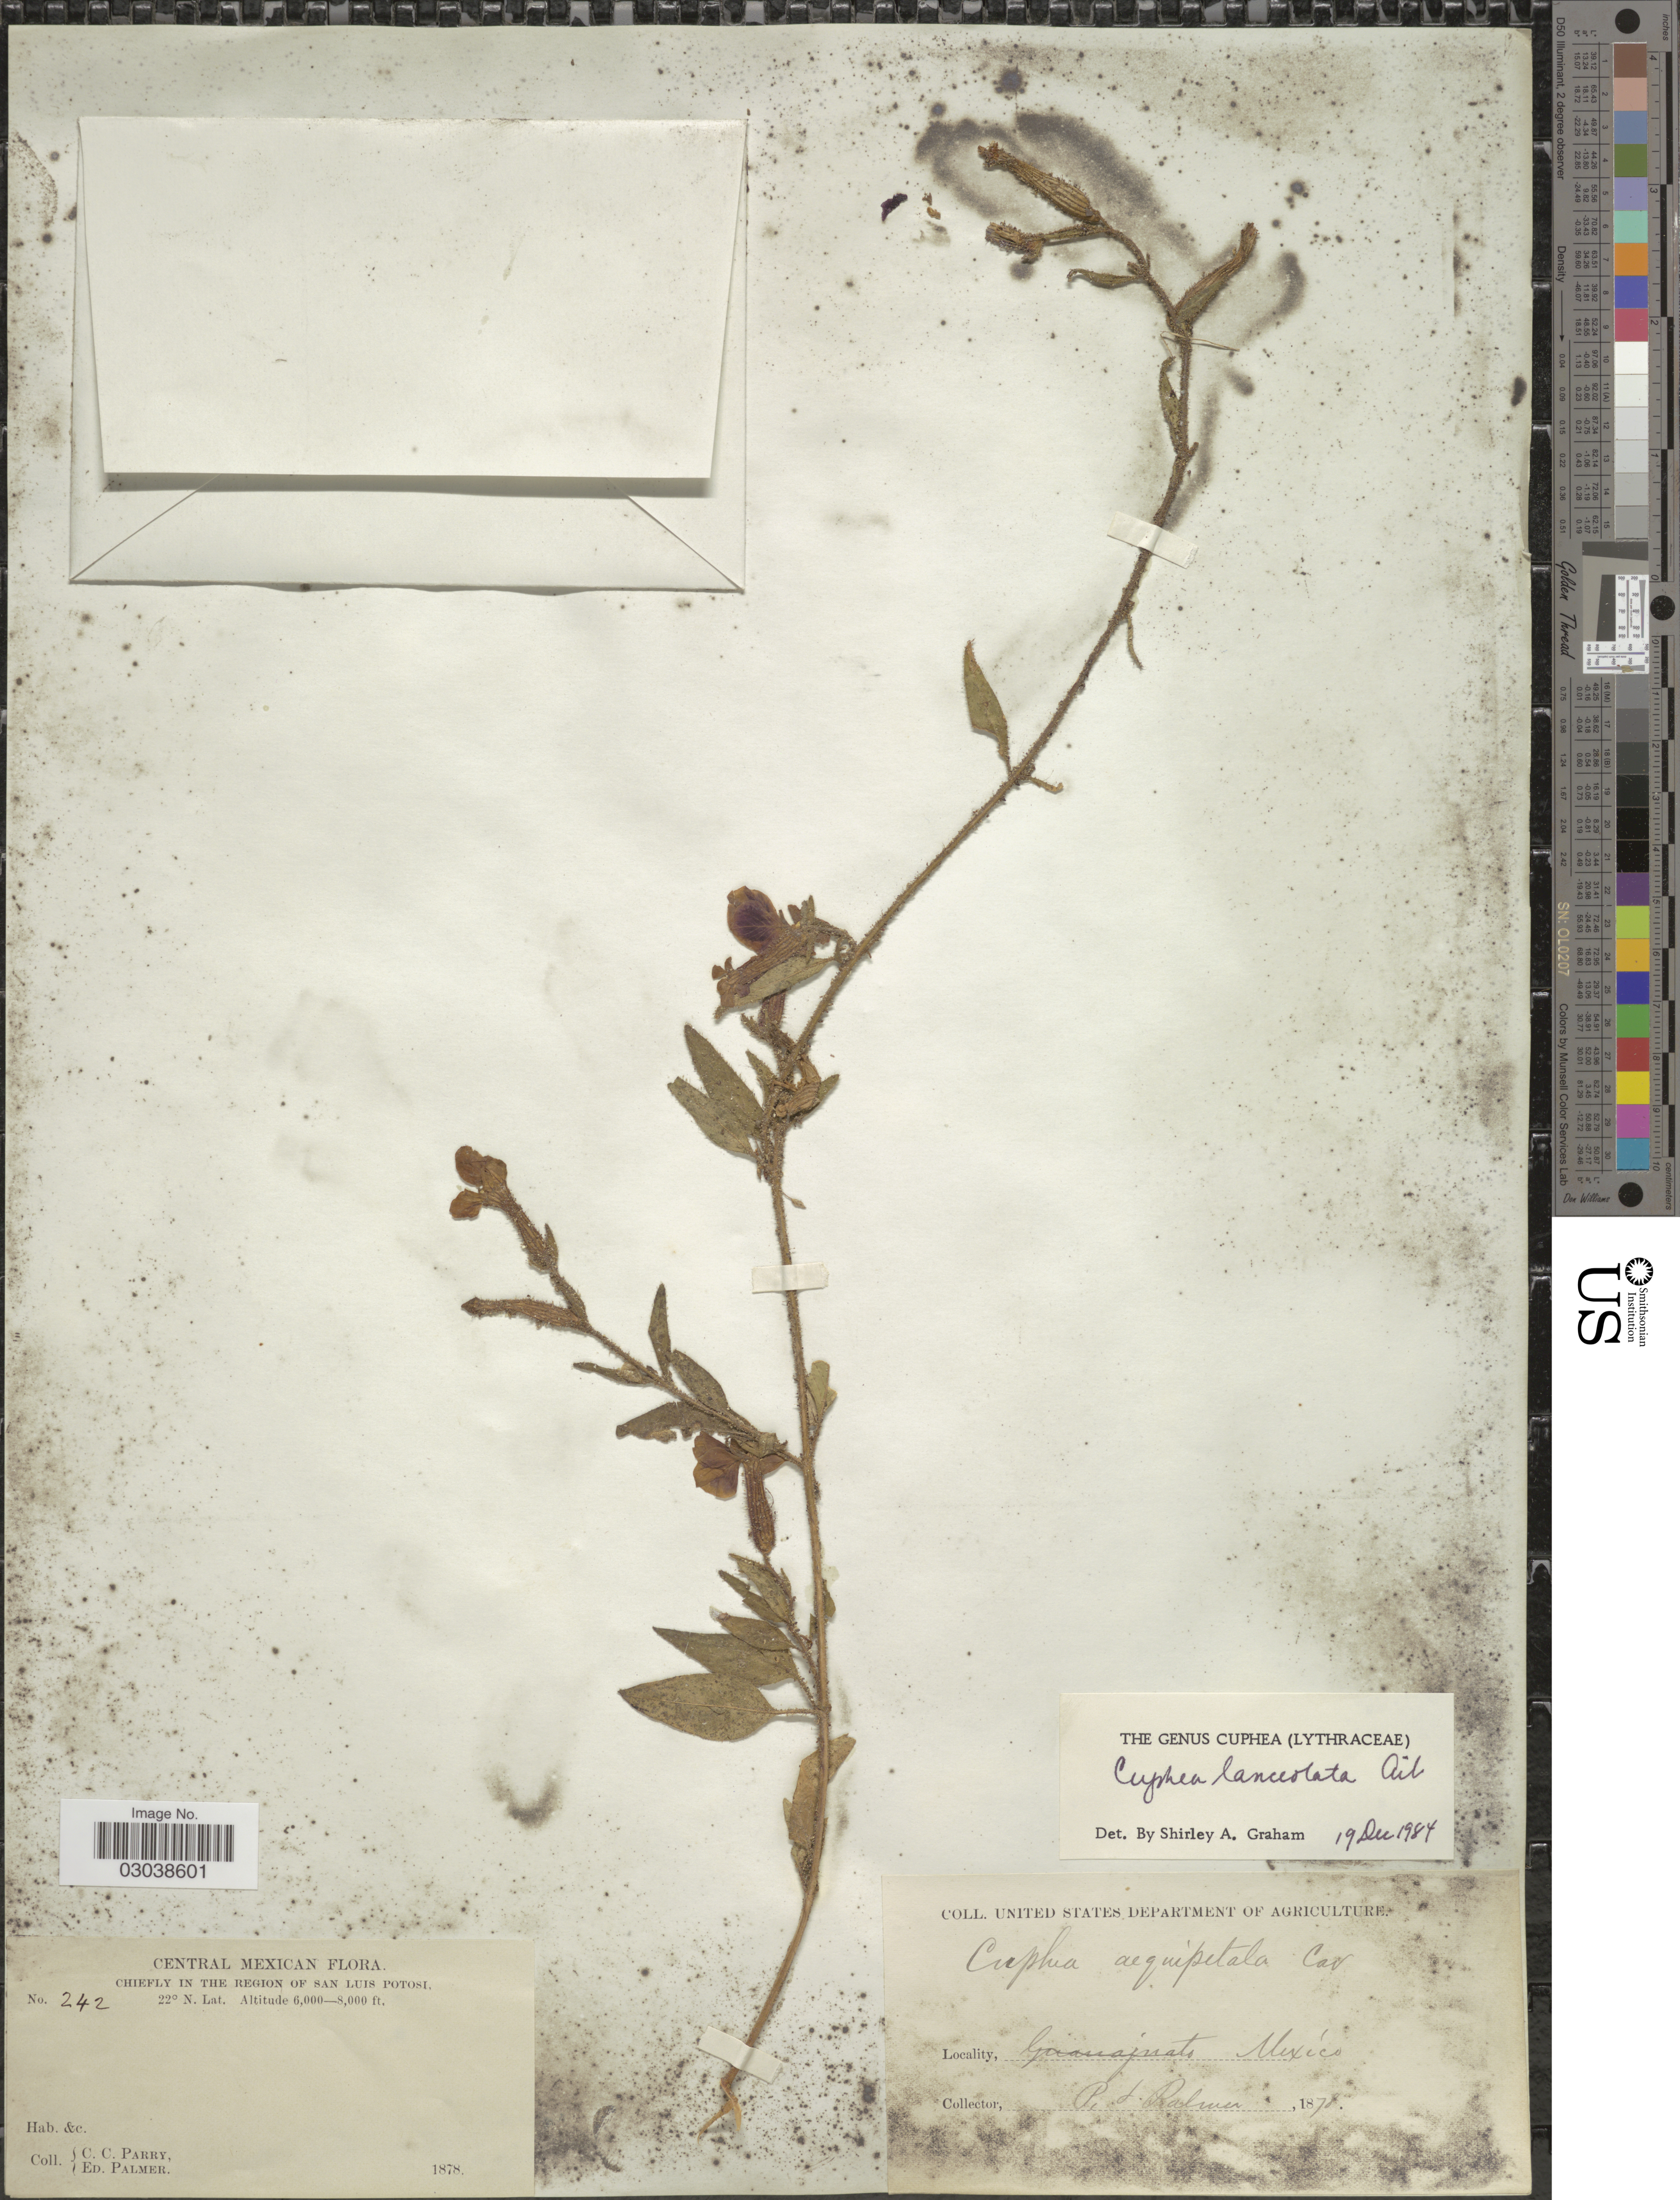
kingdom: Plantae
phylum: Tracheophyta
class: Magnoliopsida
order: Myrtales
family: Lythraceae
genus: Cuphea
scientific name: Cuphea lanceolata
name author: W.T. Aiton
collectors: C. C. Parry & E. Palmer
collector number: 242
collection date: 1878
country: Mexico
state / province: San Luis Potosí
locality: Chiefly In The Region of San Luis Potosi.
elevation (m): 1829